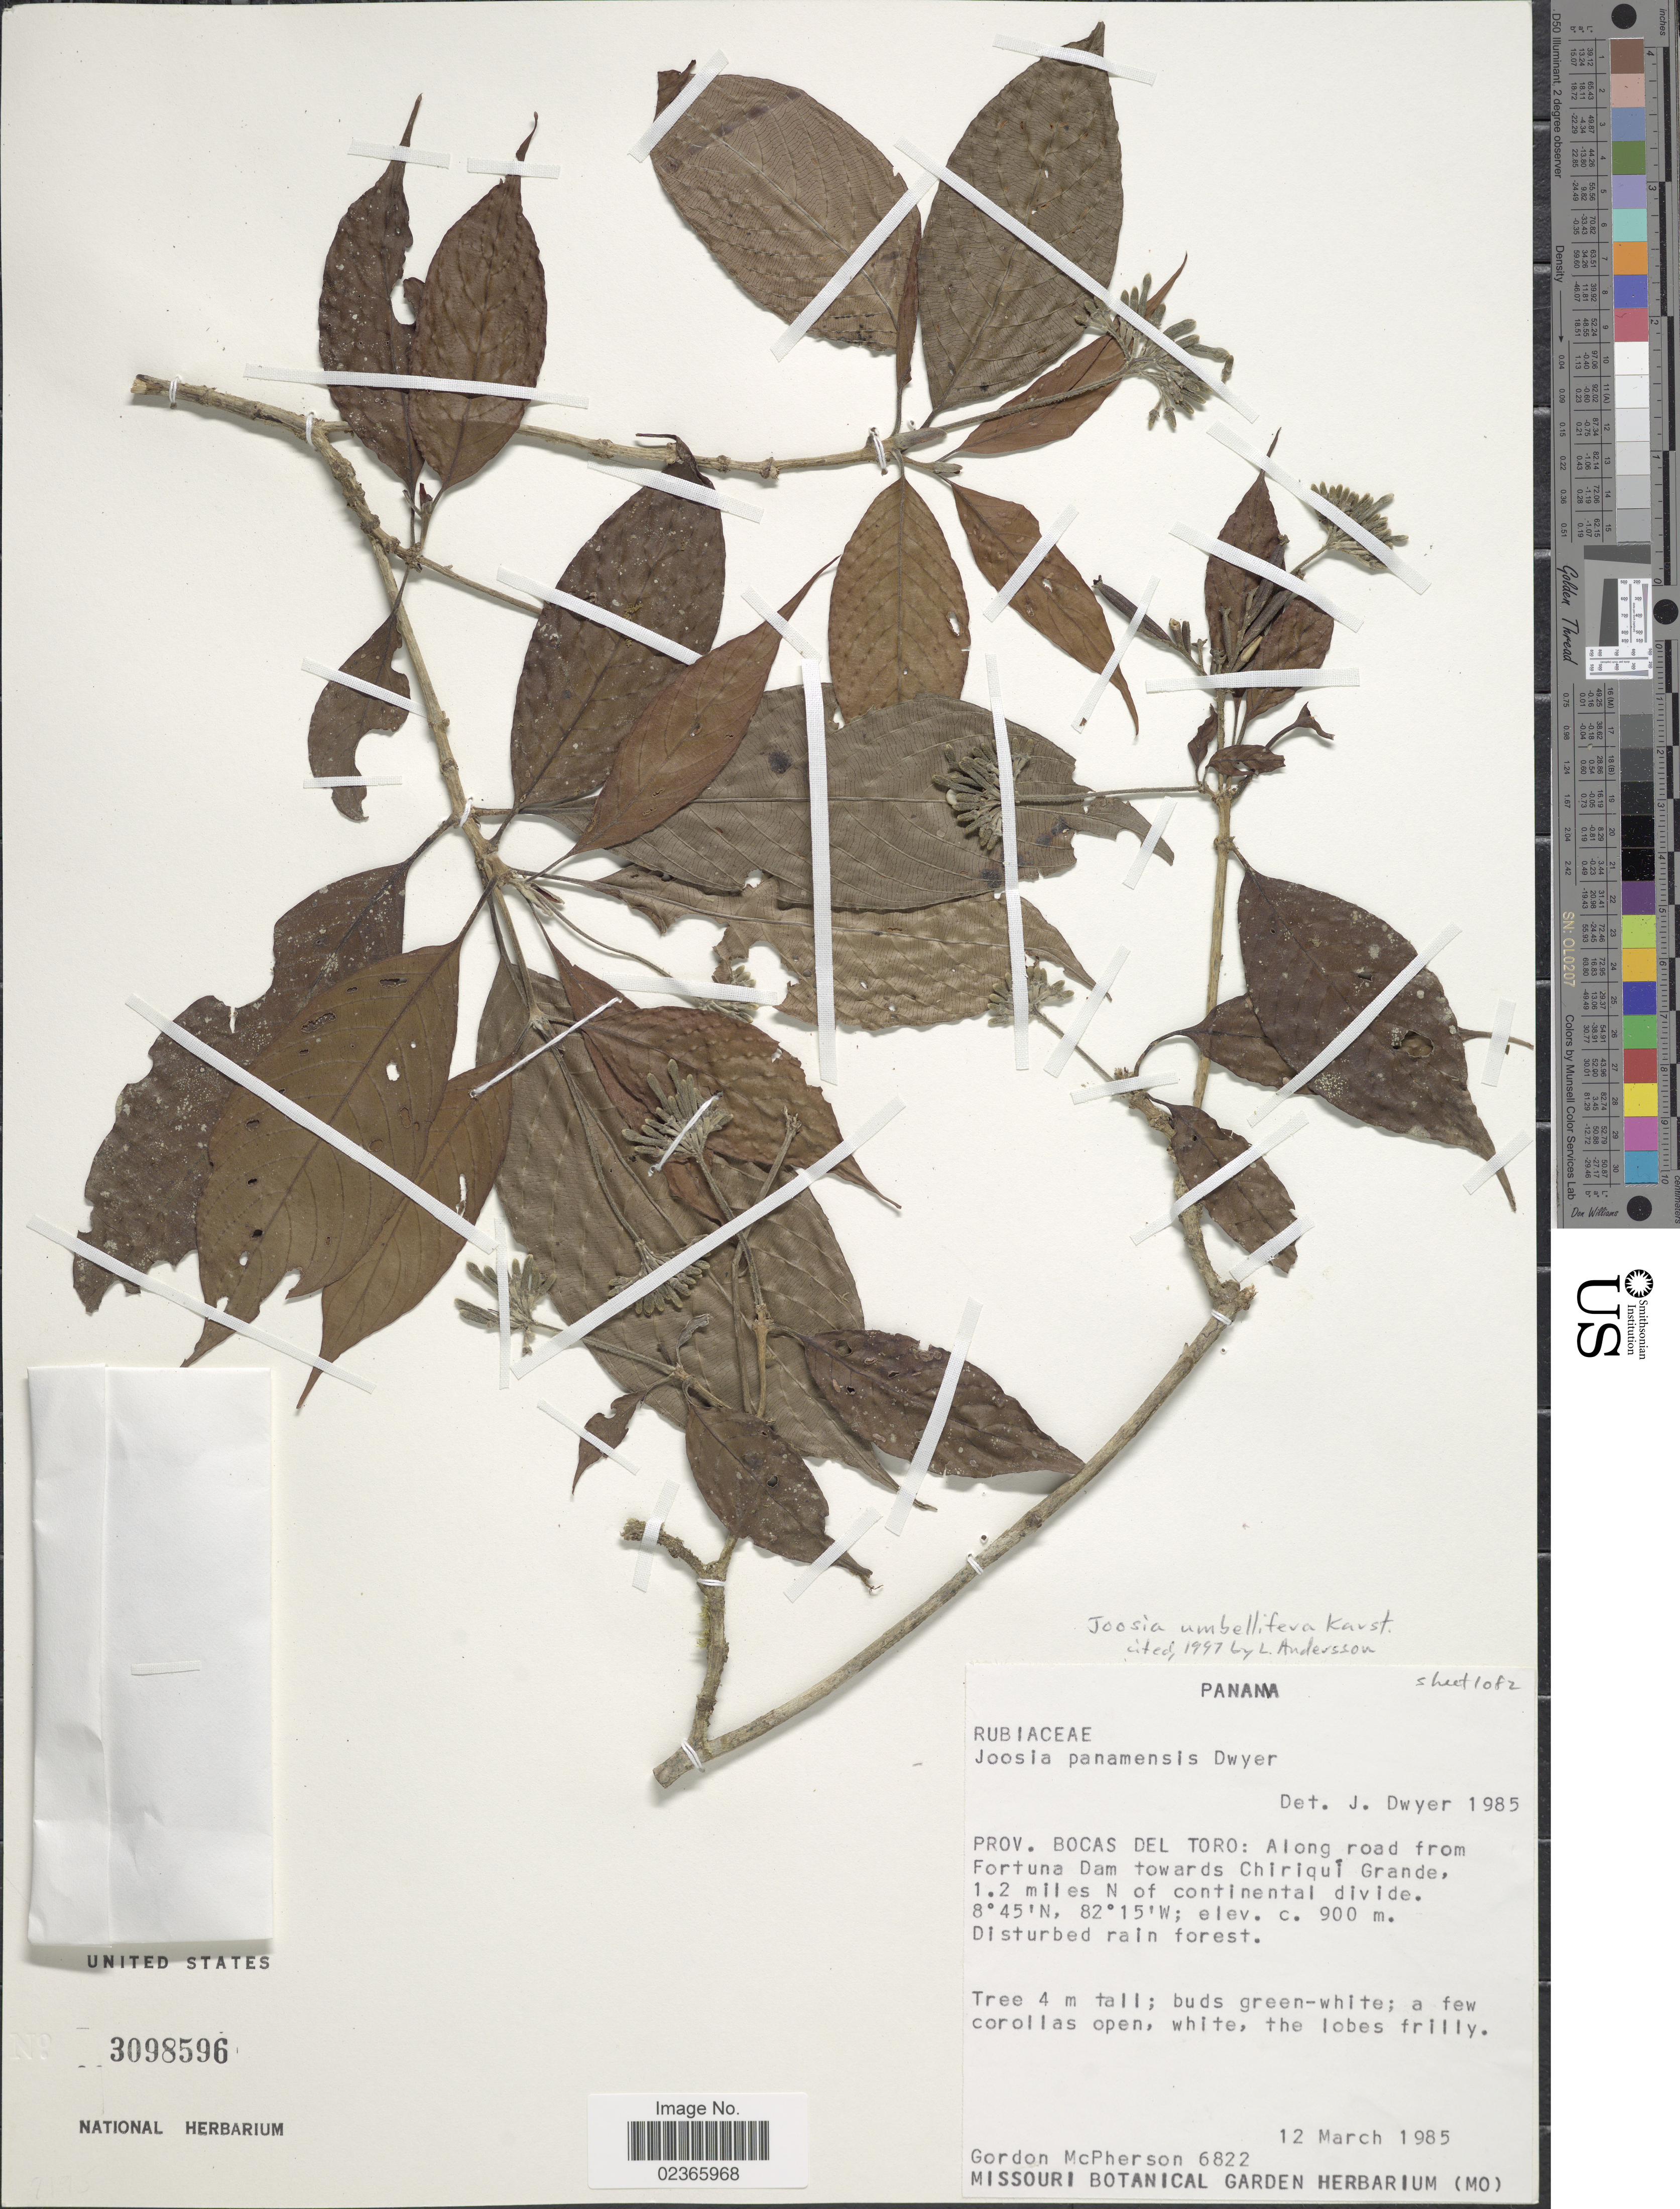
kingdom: Plantae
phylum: Tracheophyta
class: Magnoliopsida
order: Gentianales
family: Rubiaceae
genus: Joosia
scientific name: Joosia umbellifera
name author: H. Karst.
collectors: G. McPherson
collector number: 6822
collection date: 1985-03-12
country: Panama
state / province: Bocas del Toro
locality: Prov. Bocas del Toro: Along road from Fortuna Dam towards Chiriqui Grande.1.2 miles N of continental divide.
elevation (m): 900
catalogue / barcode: US 3098596